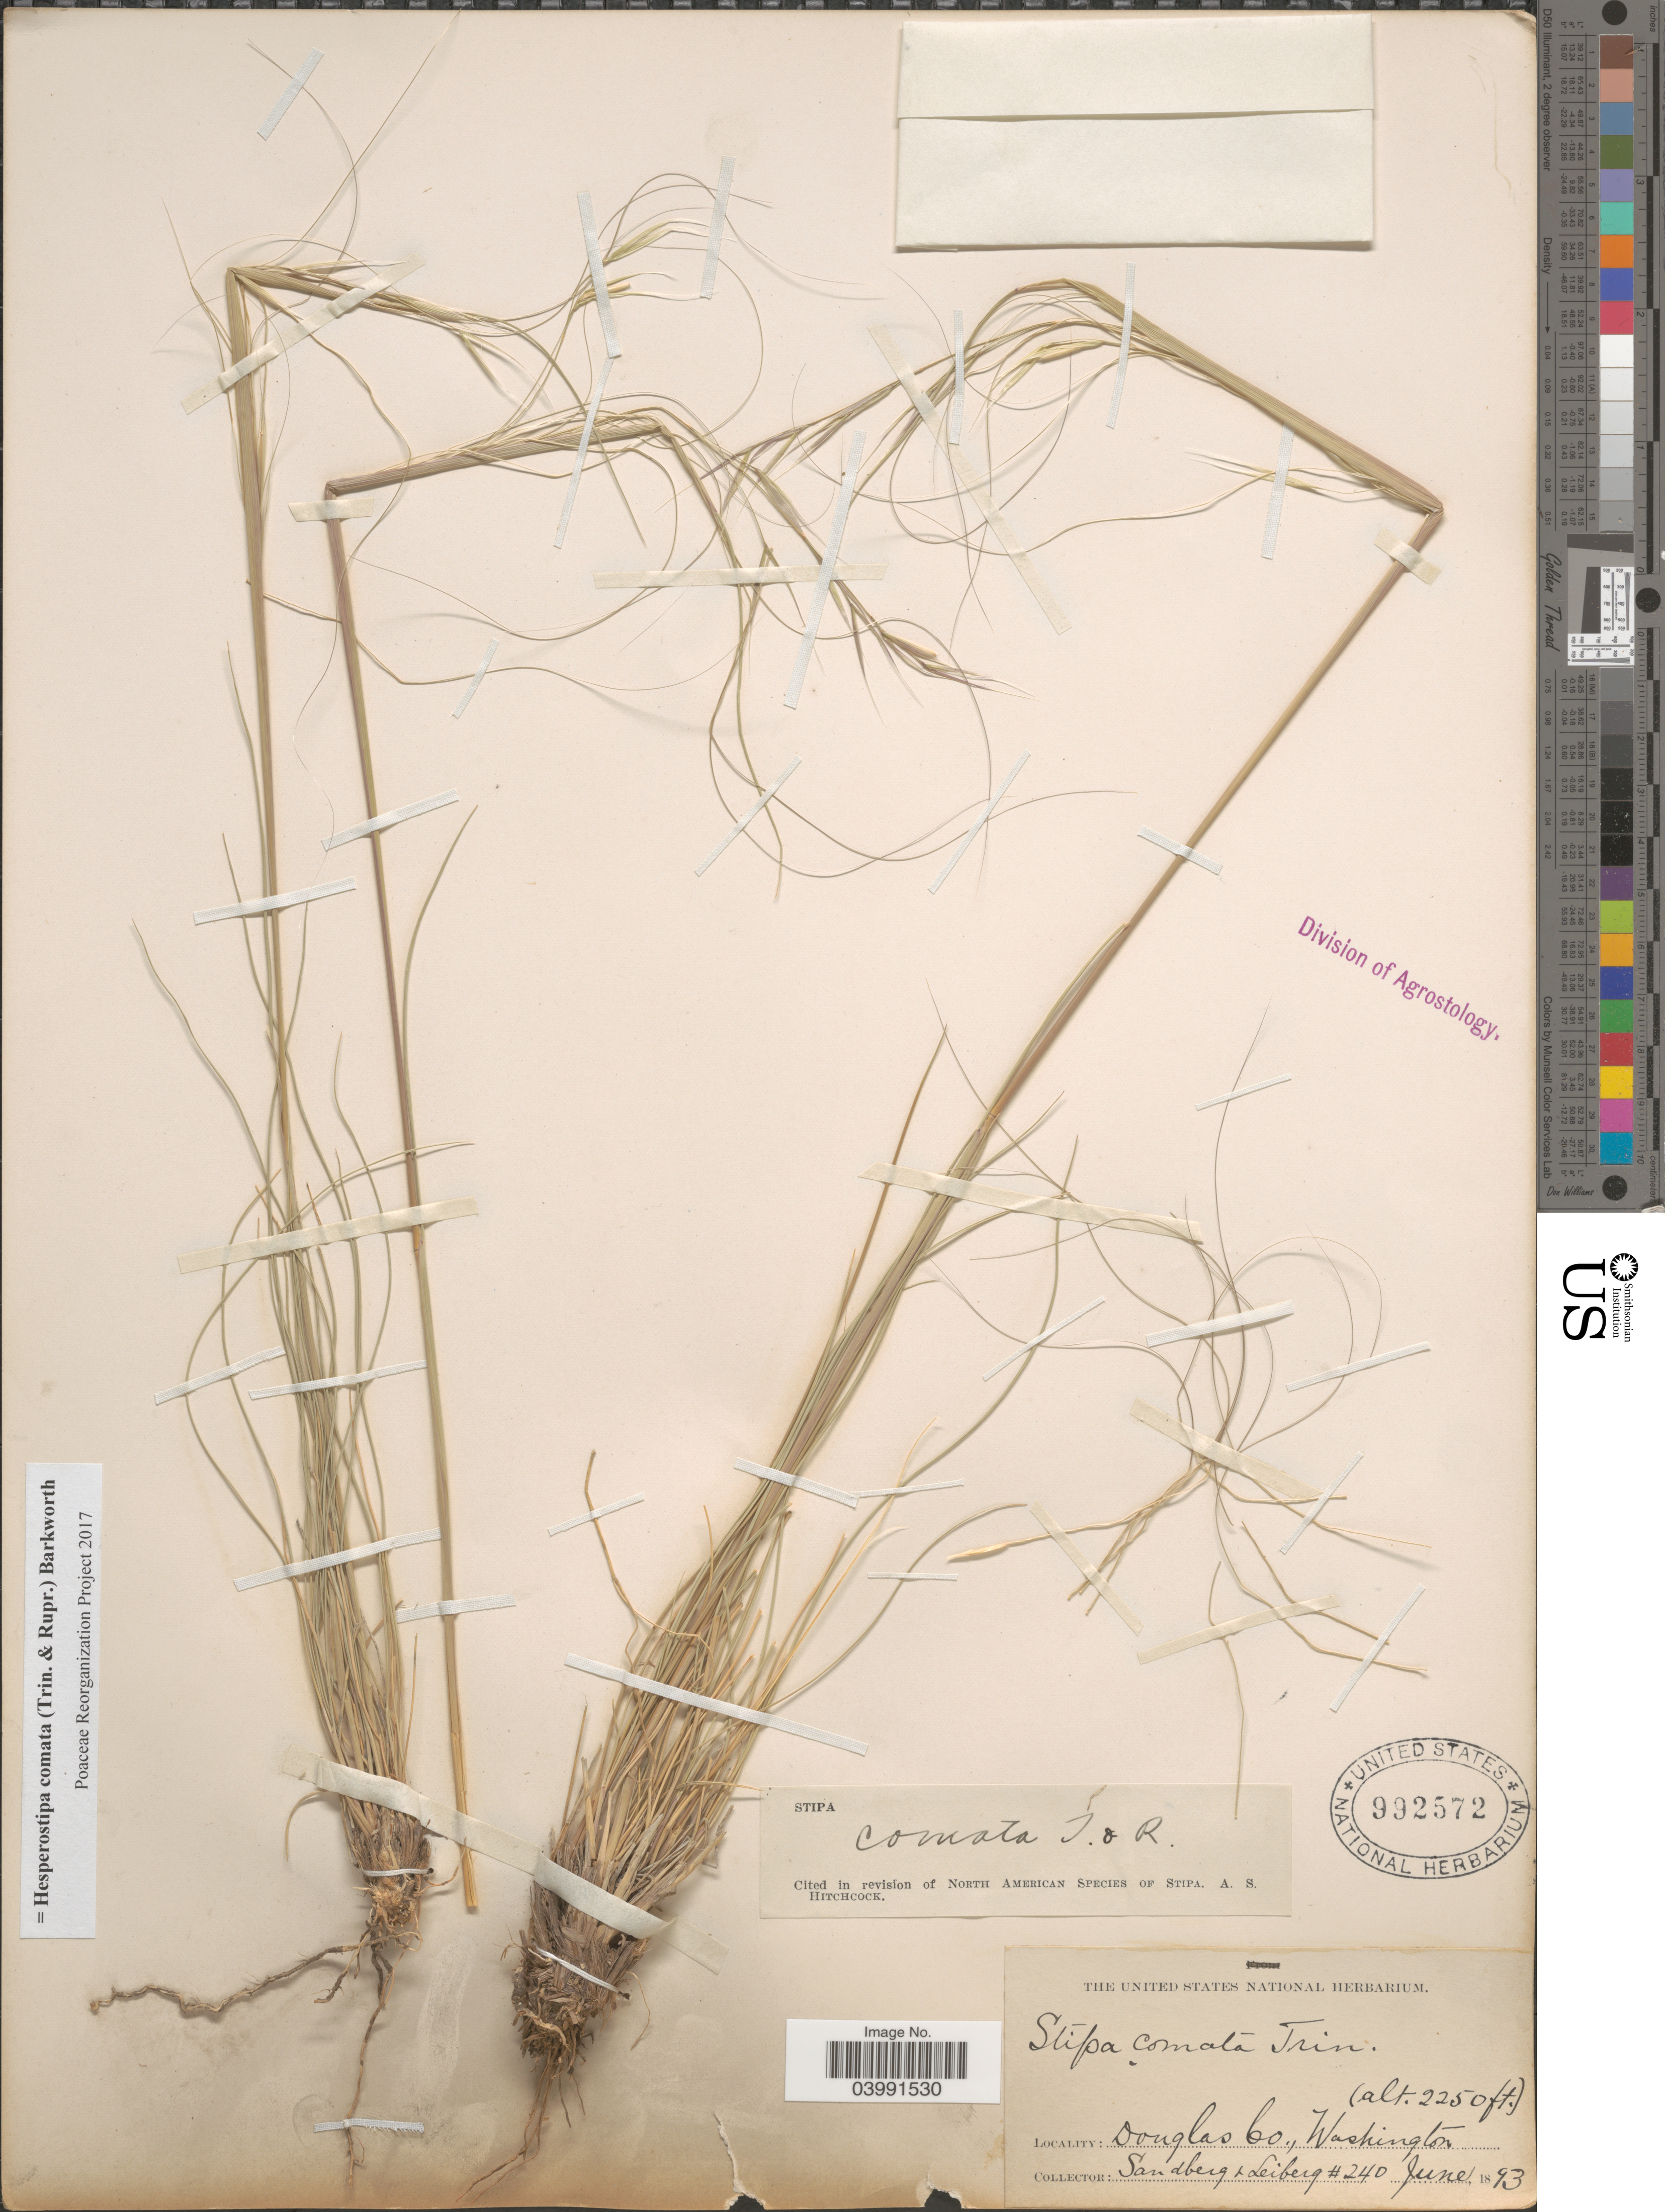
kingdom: Plantae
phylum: Tracheophyta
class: Liliopsida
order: Poales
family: Poaceae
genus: Hesperostipa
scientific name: Hesperostipa comata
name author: (Trin. & Rupr.) Barkworth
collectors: Sandberg & -. Leiberg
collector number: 240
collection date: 1893-06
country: United States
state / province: Washington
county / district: Douglas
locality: Douglas Co.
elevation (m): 686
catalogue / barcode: US 992572